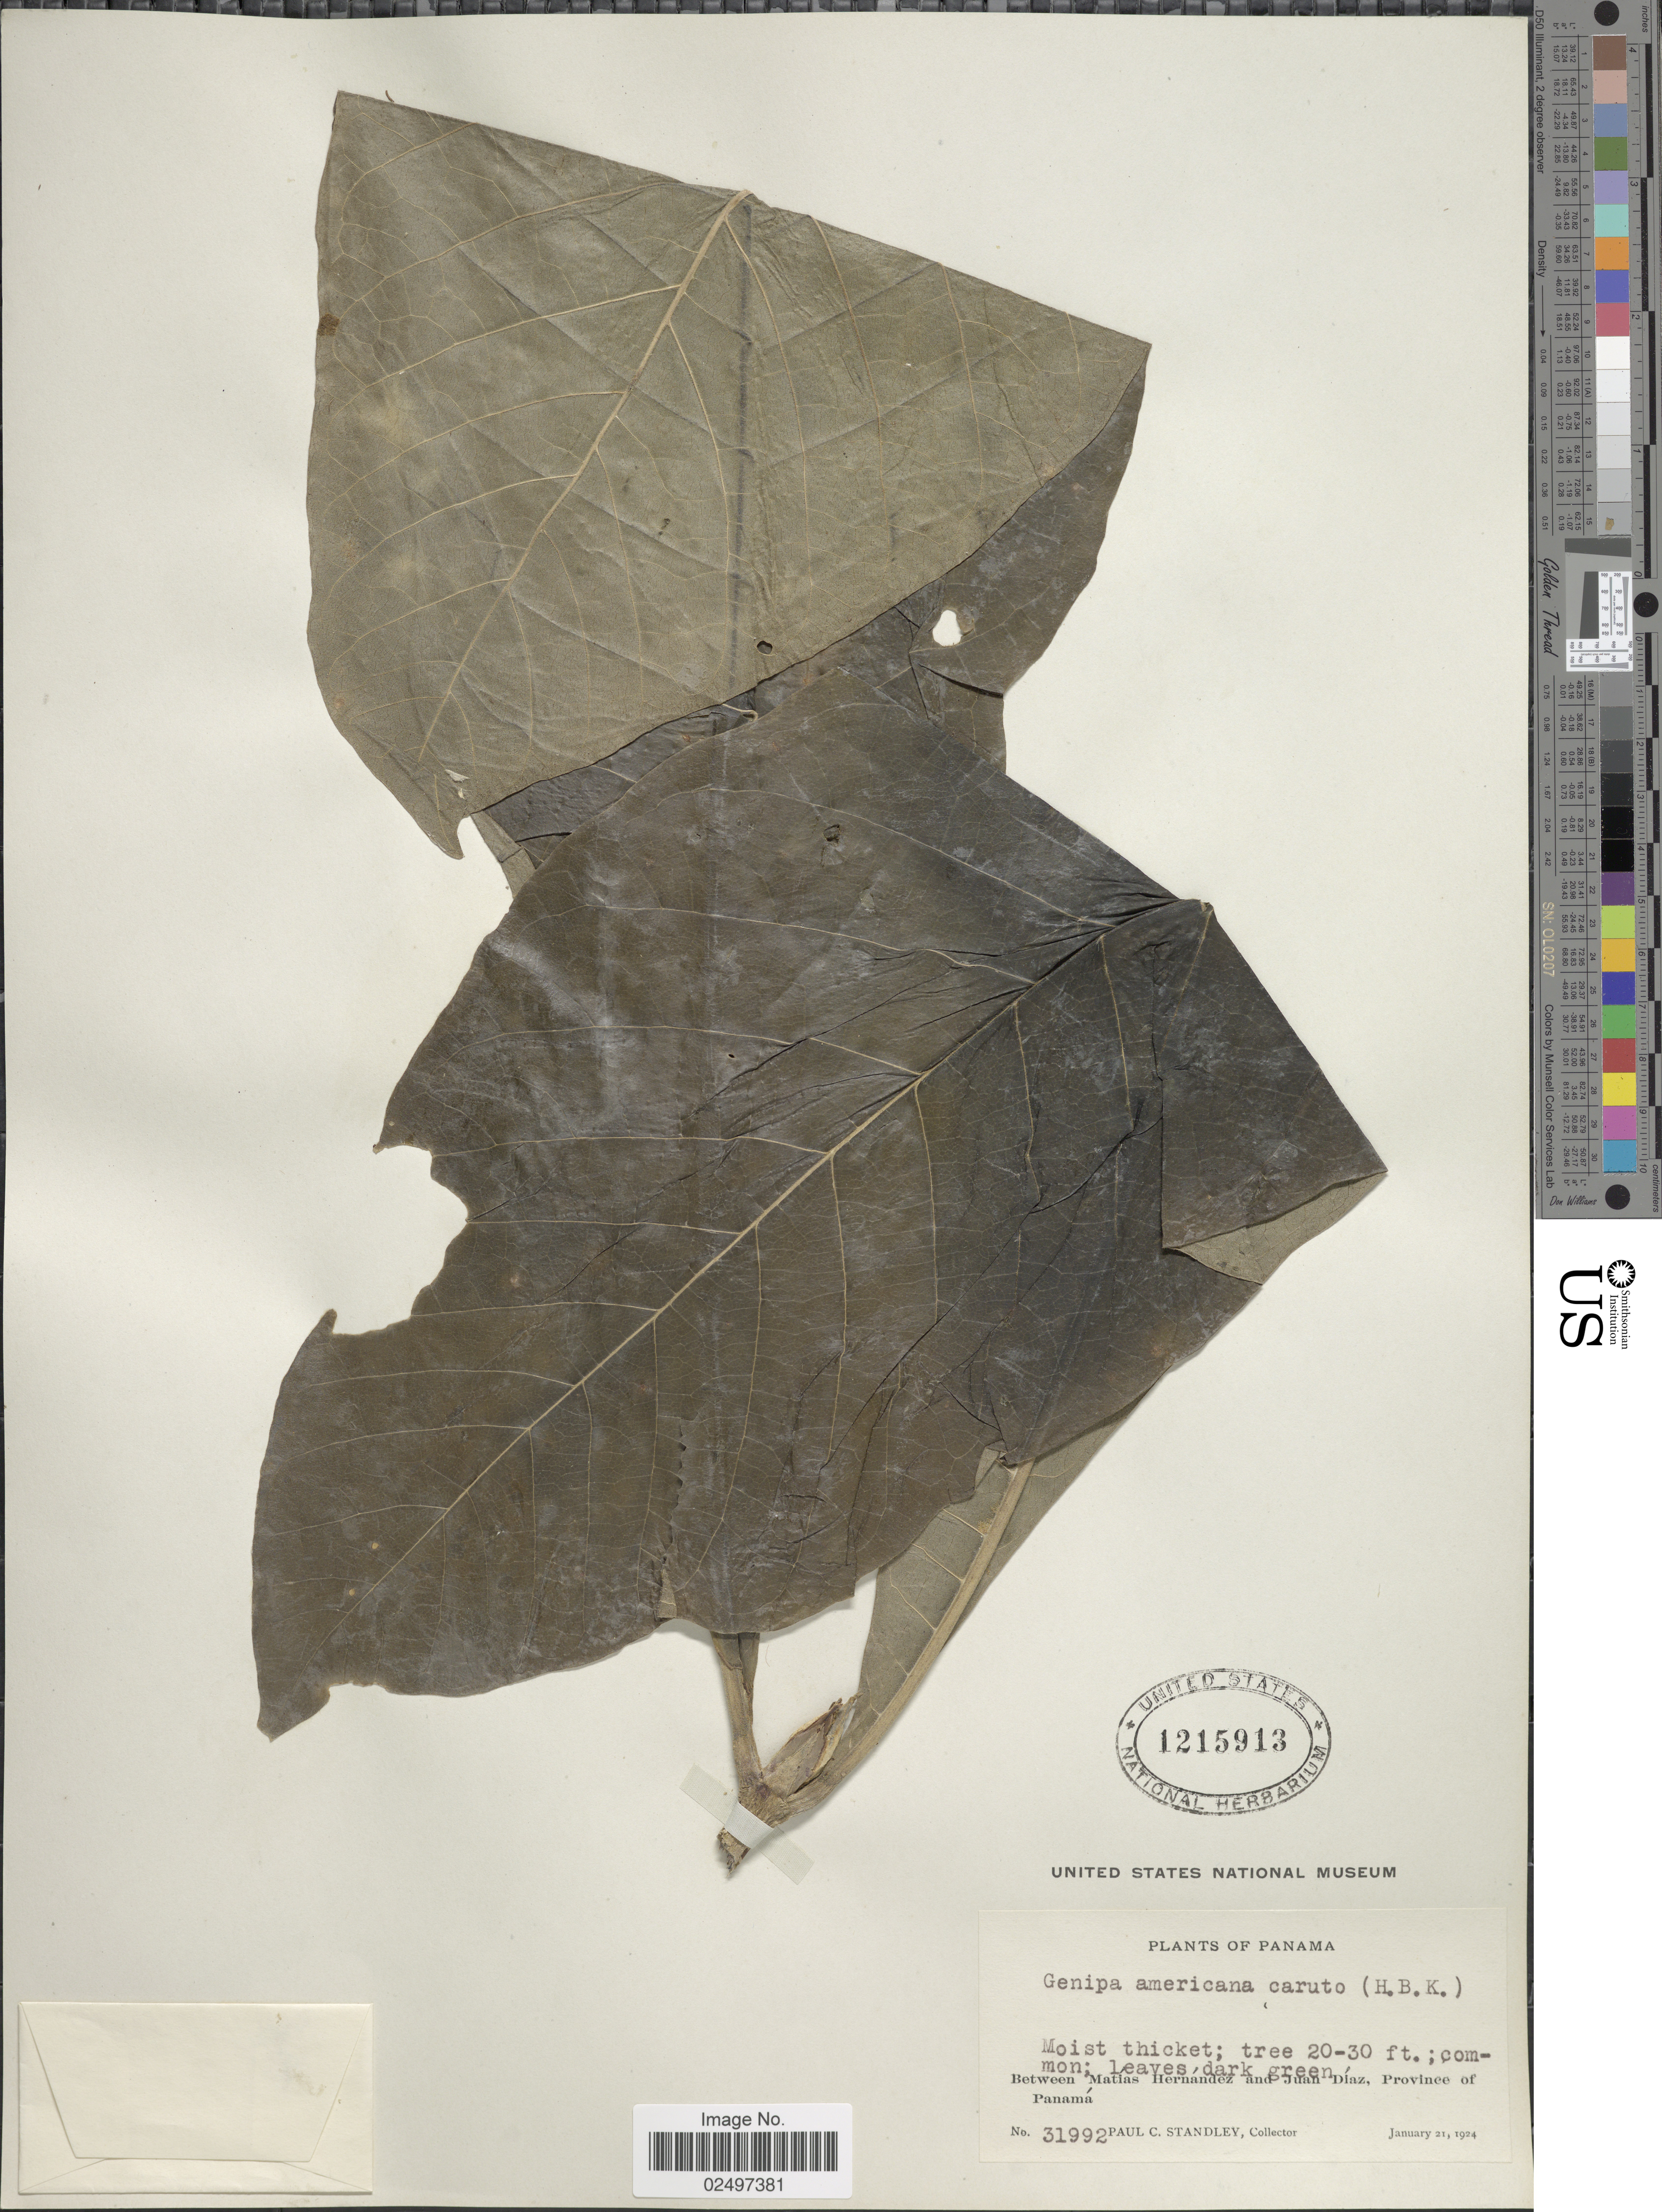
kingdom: Plantae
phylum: Tracheophyta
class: Magnoliopsida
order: Gentianales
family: Rubiaceae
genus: Genipa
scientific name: Genipa americana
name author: L.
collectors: P. C. Standley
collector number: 31992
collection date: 1924-01-21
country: Panama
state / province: Panamá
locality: Between Matias Hernandez and Juan Diaz, Province of Panama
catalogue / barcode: US 1215913